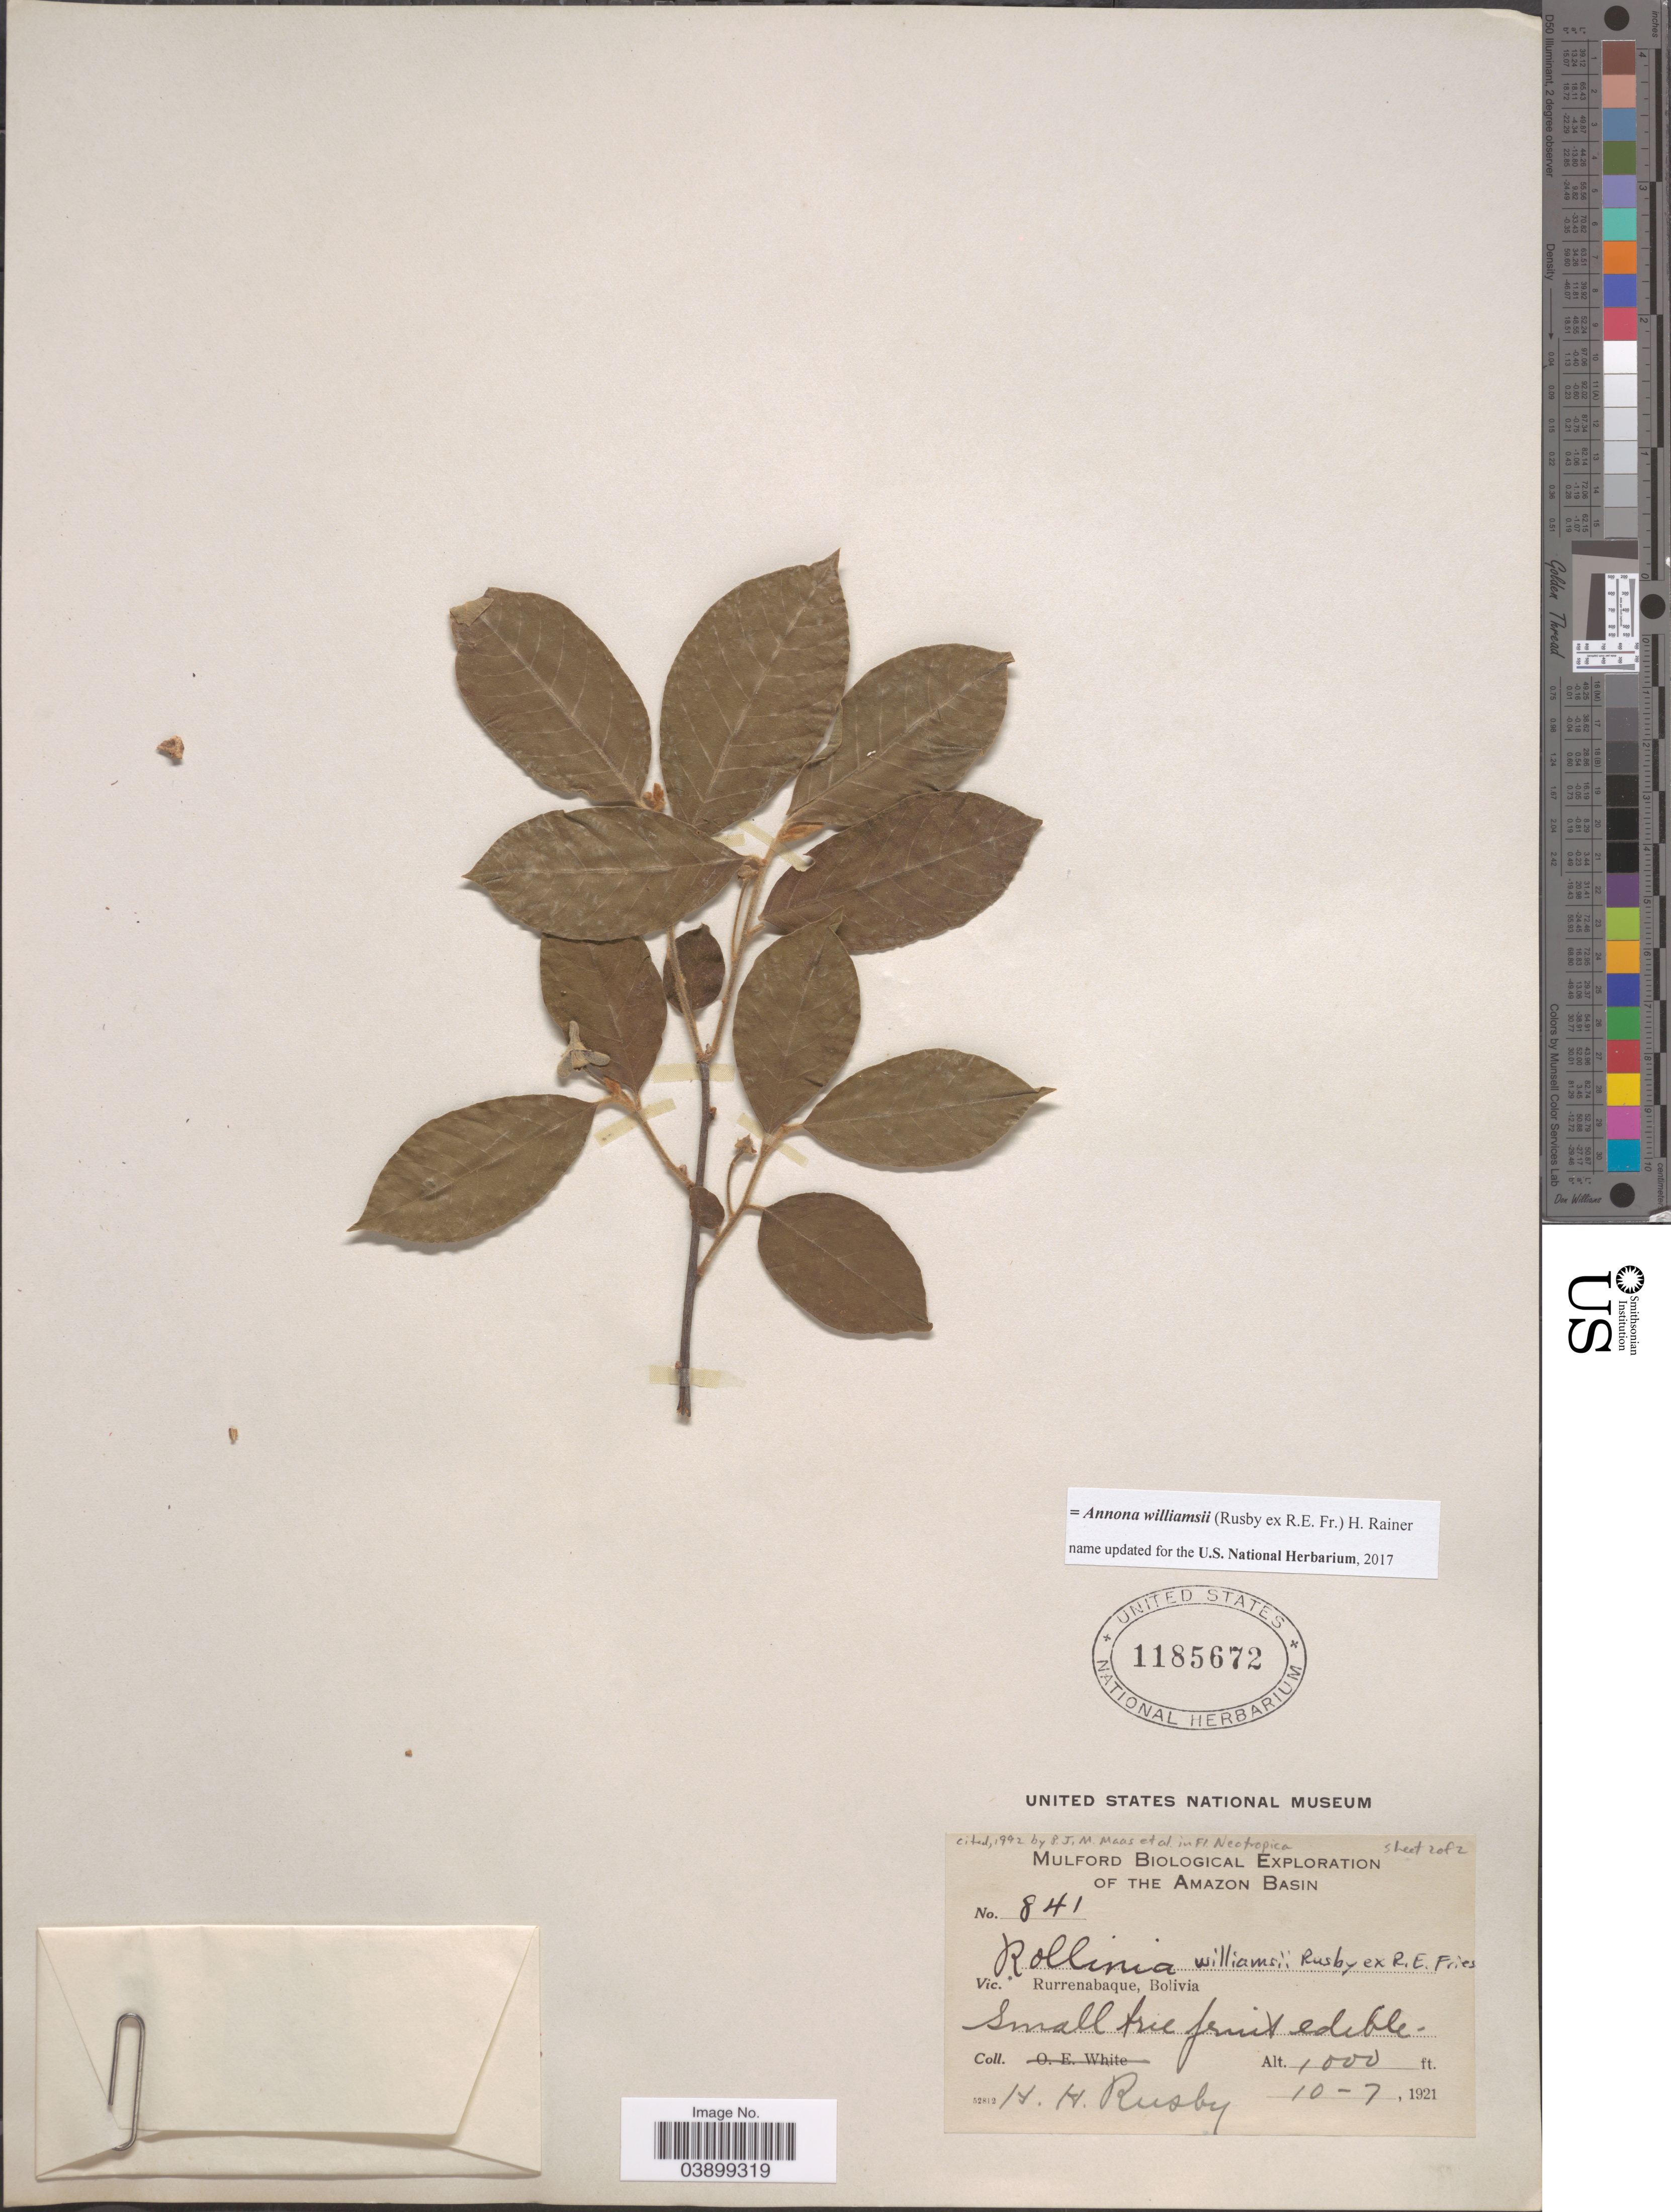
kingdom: Plantae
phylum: Tracheophyta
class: Magnoliopsida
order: Magnoliales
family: Annonaceae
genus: Annona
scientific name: Annona williamsii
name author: (Rusby ex R.E. Fr.) H. Rainer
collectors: H. H. Rusby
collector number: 841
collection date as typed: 10-7-1921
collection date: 1921-10-07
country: Bolivia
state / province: Beni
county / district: José Ballivián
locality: Rurrenabaque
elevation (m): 305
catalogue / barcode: US 1185672